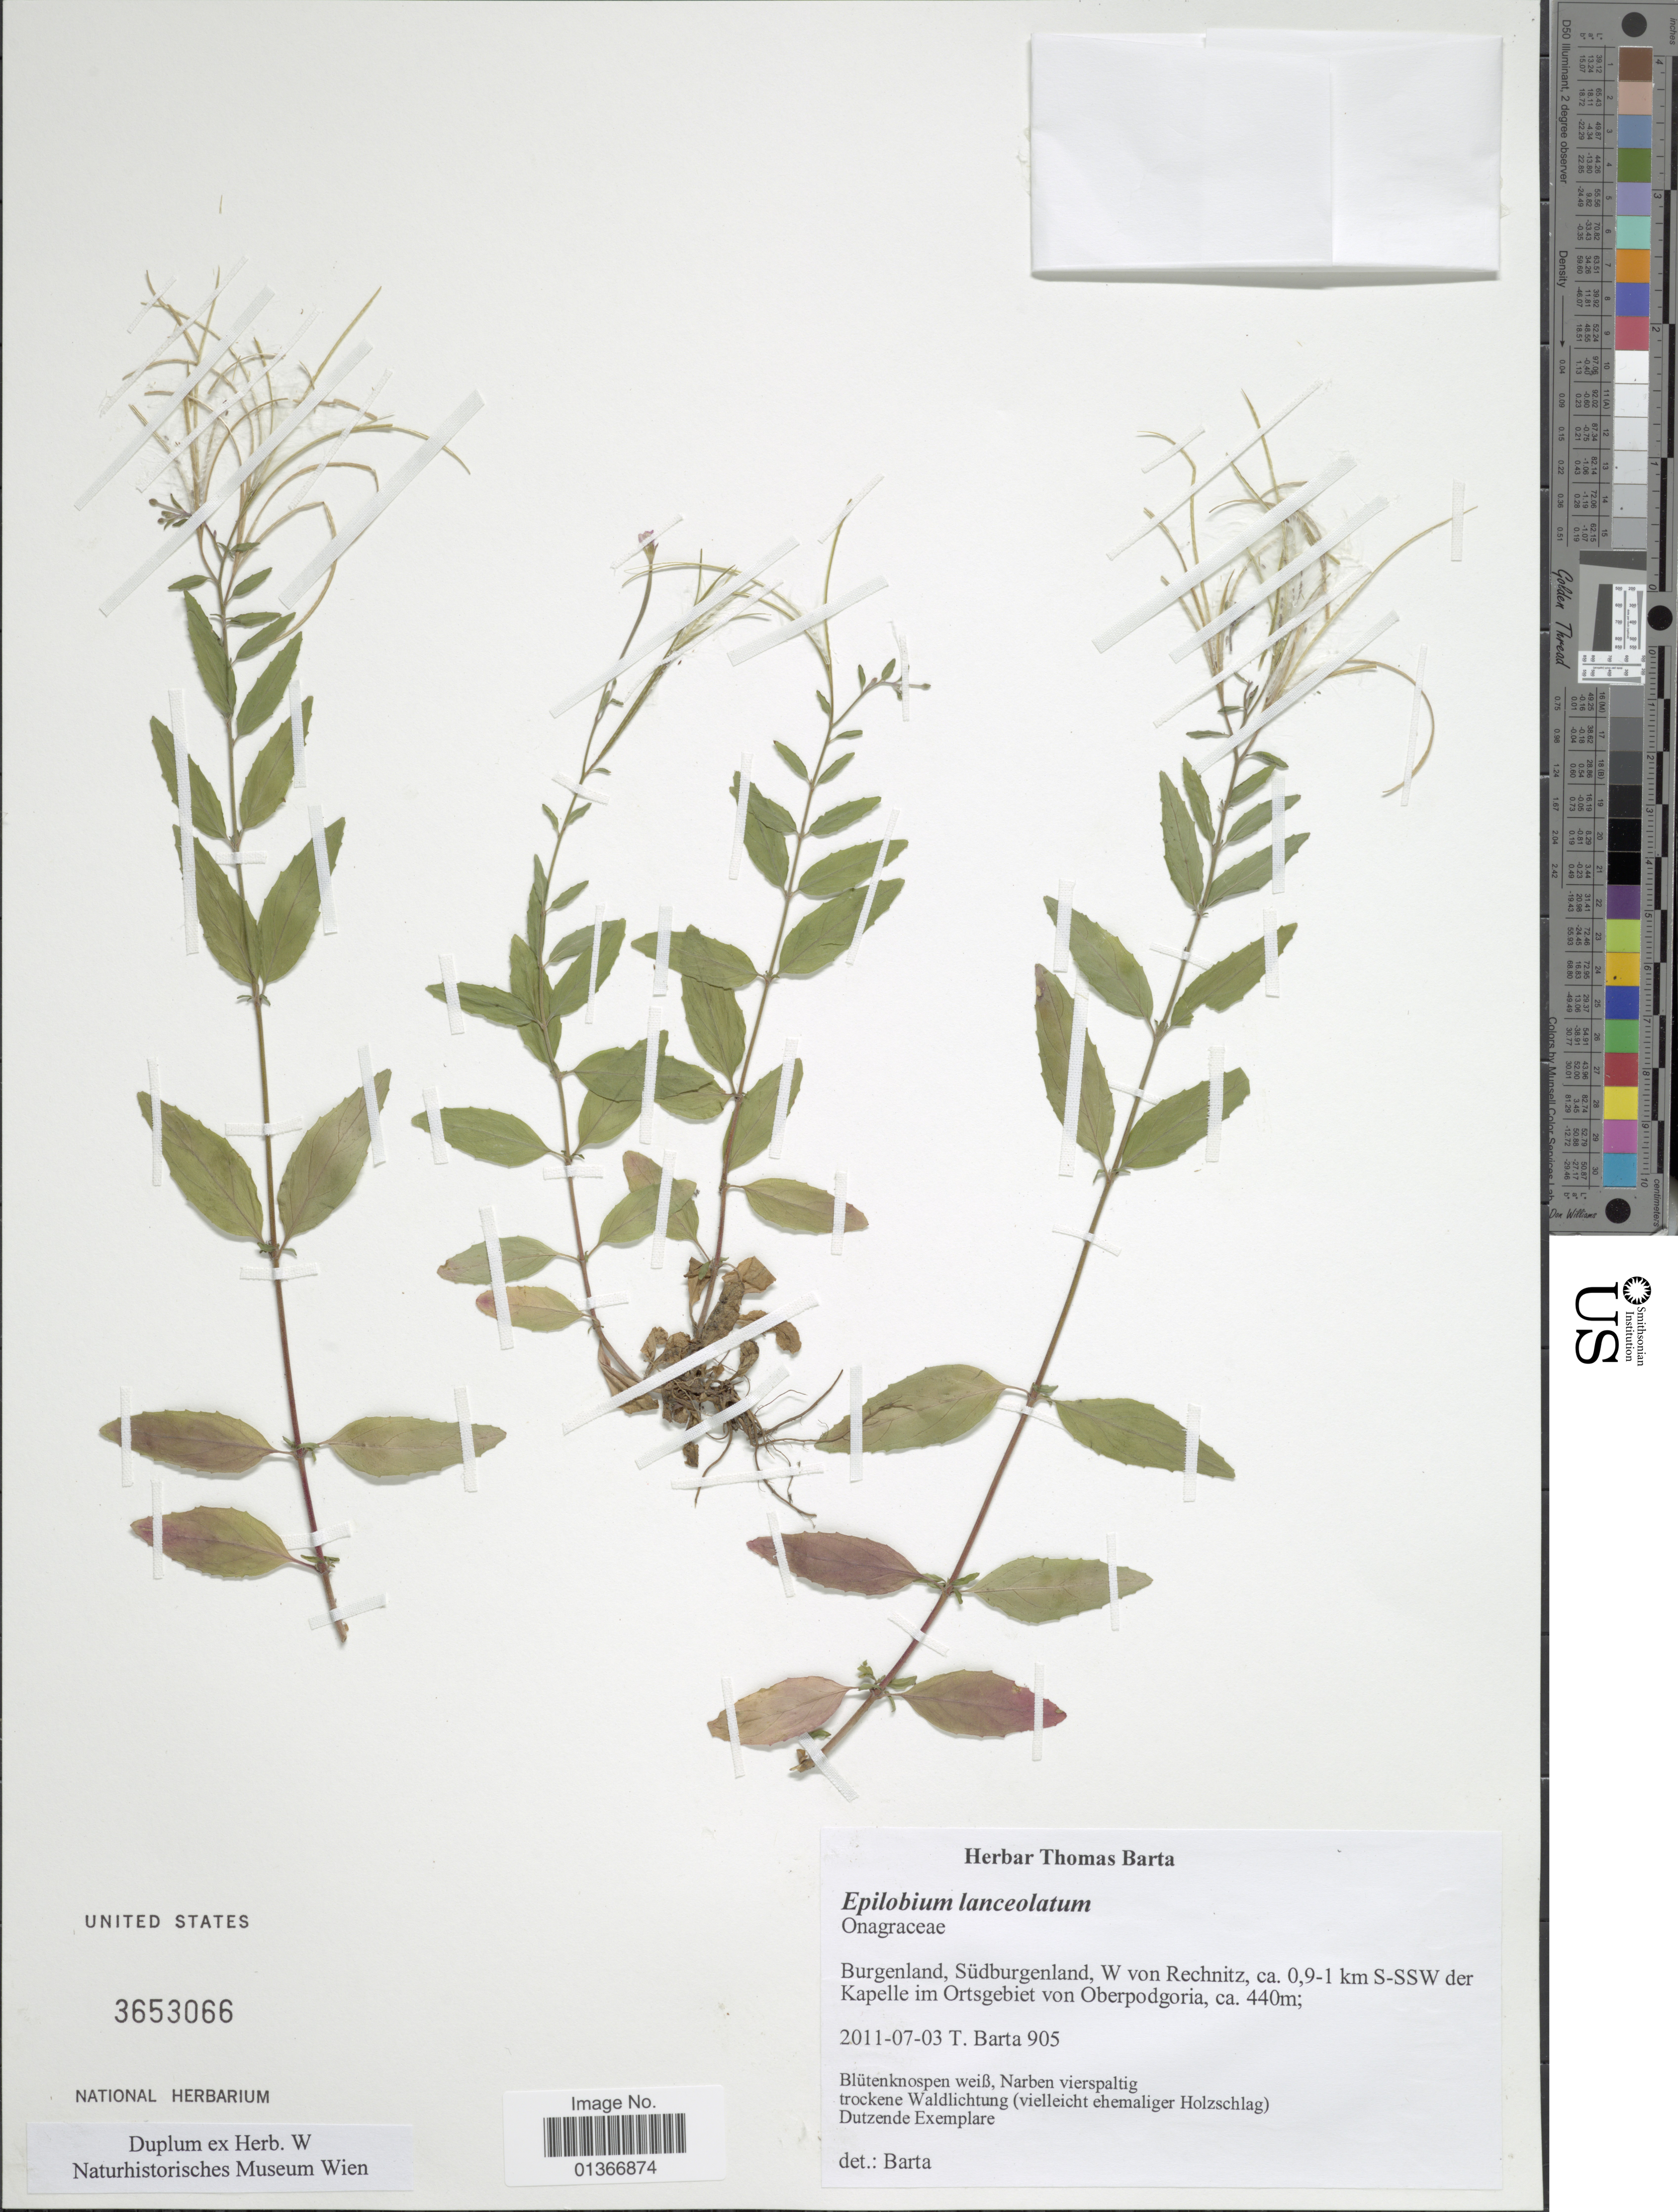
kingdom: Plantae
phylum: Tracheophyta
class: Magnoliopsida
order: Myrtales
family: Onagraceae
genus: Epilobium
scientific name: Epilobium lanceolatum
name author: Sebast. & Mauri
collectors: T. Barta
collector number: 905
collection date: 2011-07-03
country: Austria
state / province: Burgenland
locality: Südburgenland, W von Rechnitz, ca. 0,9-1 km S-SSW der Kapelle im Ortsgebiet von Oberpodgoria.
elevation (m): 440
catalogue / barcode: US 3653066